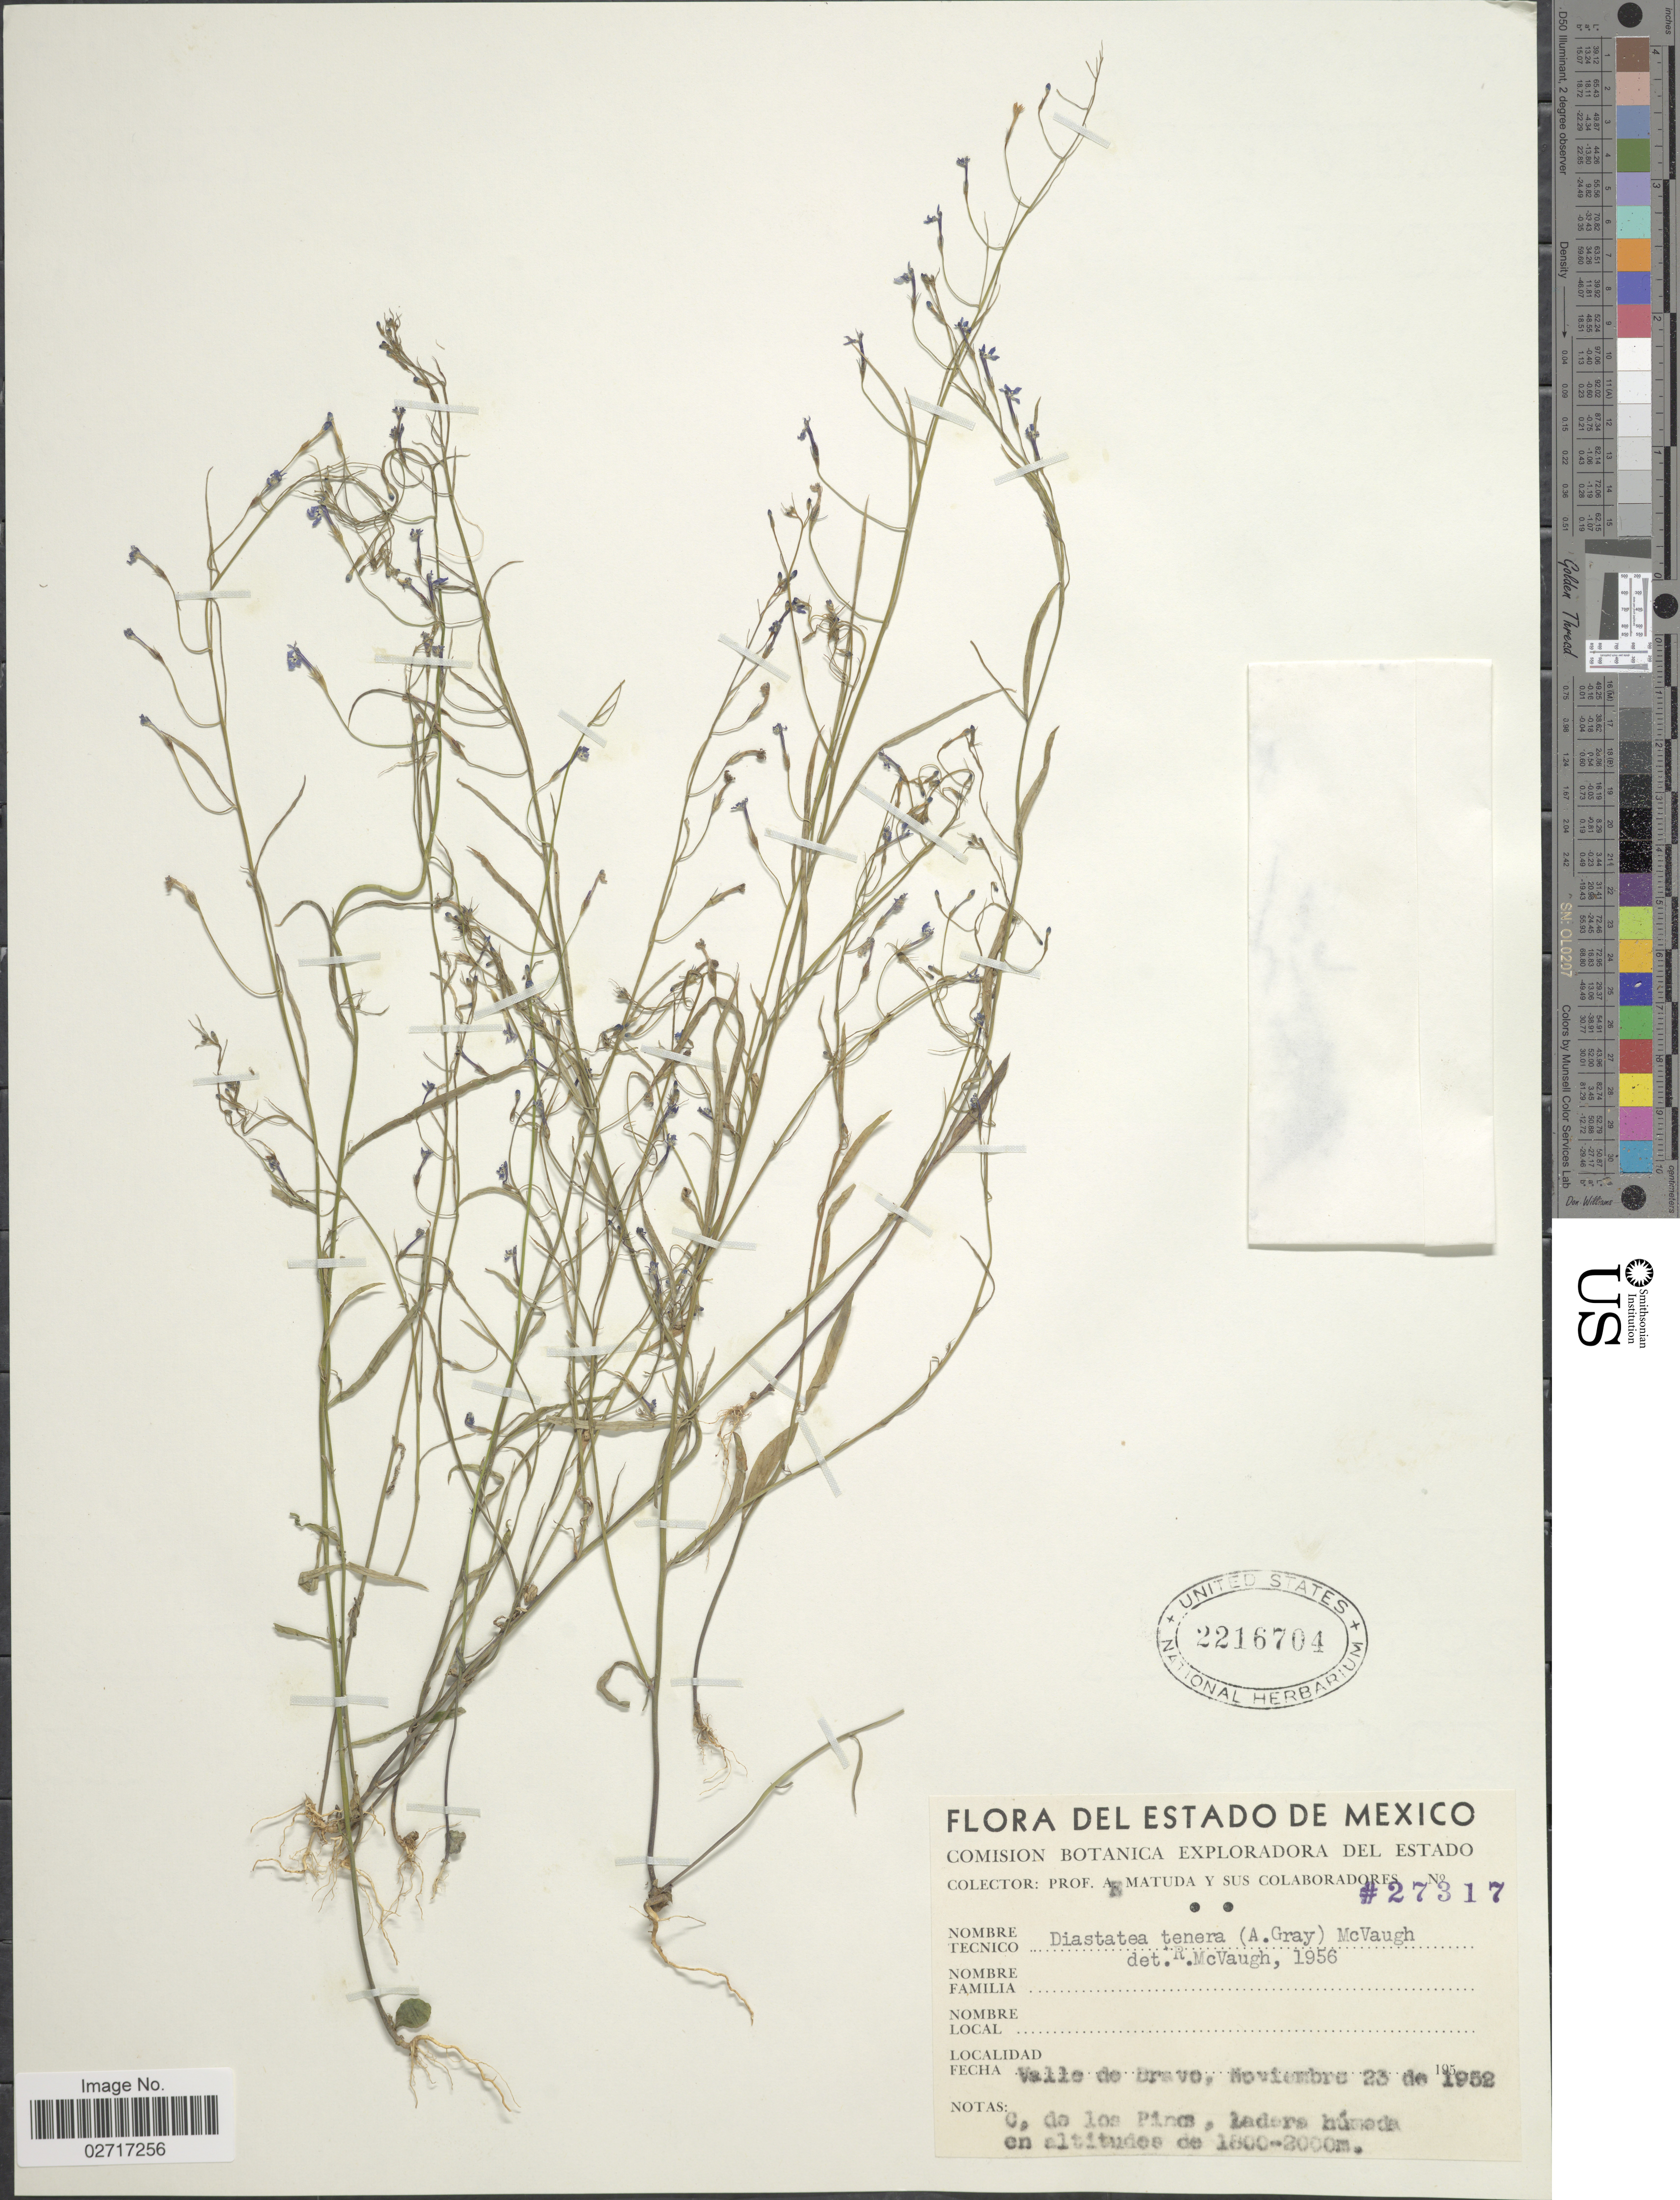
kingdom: Plantae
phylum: Tracheophyta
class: Magnoliopsida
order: Asterales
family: Campanulaceae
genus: Diastatea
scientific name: Diastatea tenera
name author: (A. Gray) McVaugh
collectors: A. Matuda & et al.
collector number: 27317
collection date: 1952-11-23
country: Mexico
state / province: México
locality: Valle de Bravo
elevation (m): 1800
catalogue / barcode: US 2216704